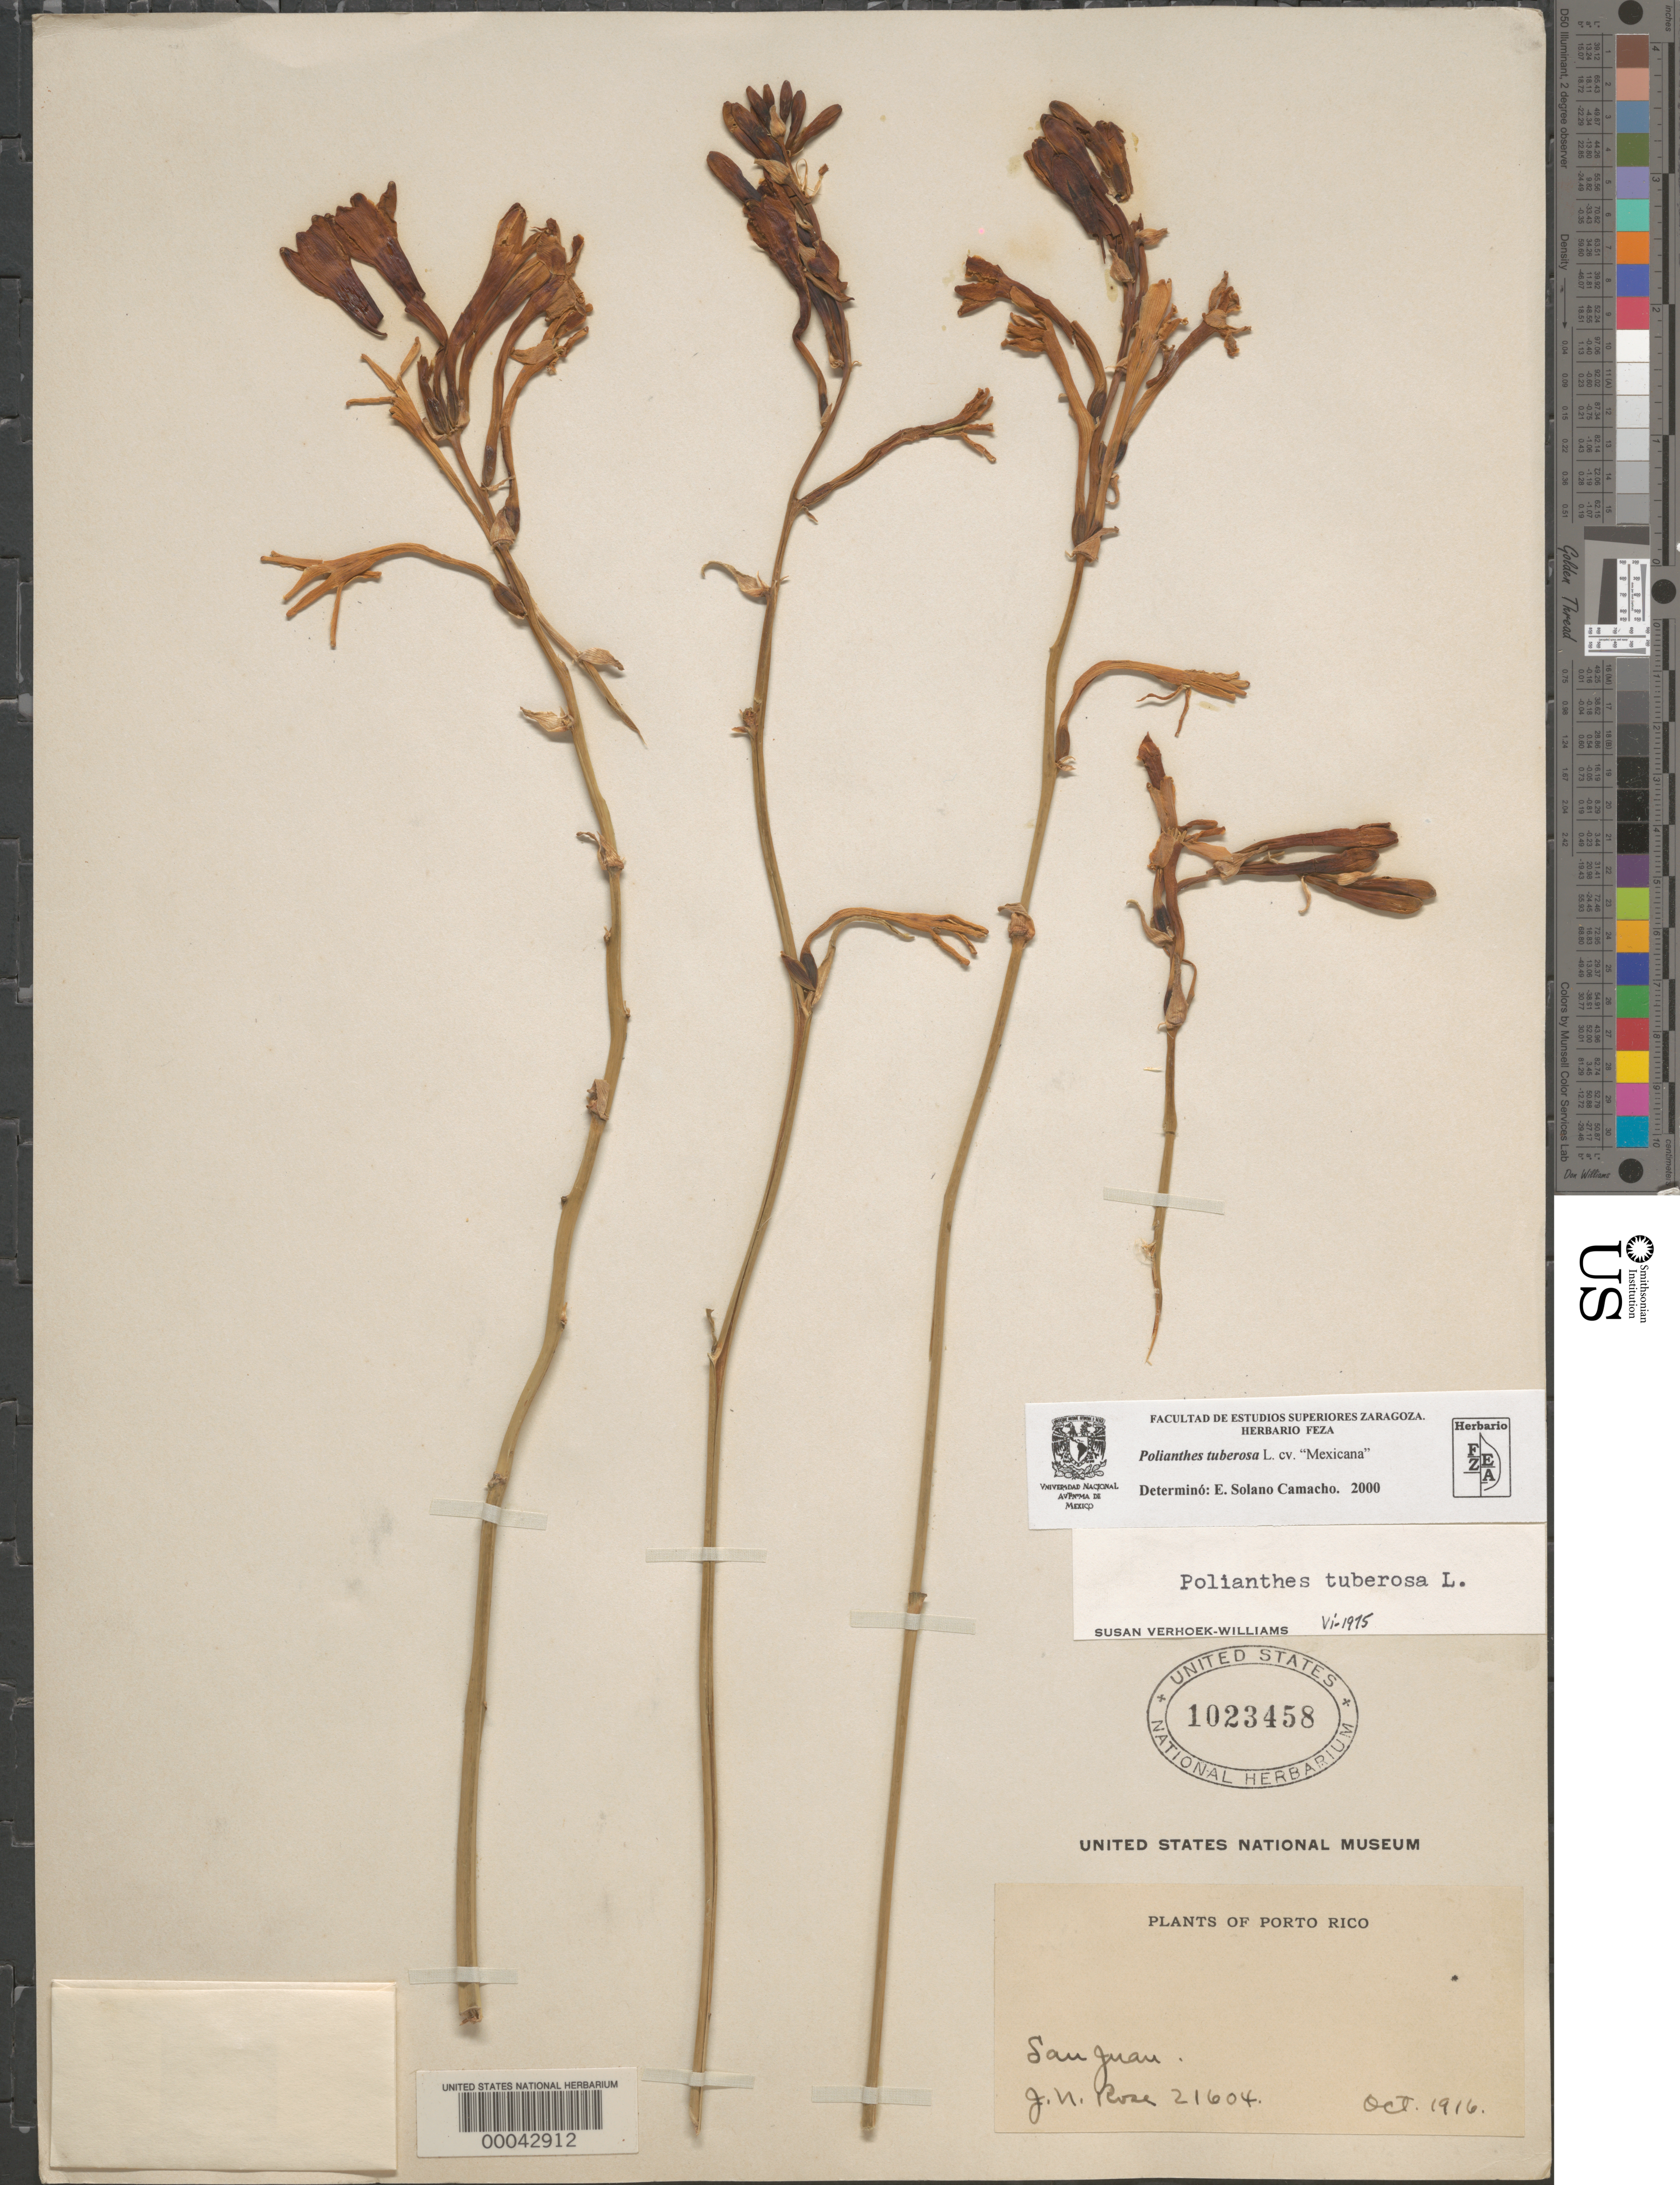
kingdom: Plantae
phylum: Tracheophyta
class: Liliopsida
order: Asparagales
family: Asparagaceae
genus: Polianthes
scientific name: Polianthes tuberosa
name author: L.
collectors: J. N. Rose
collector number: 21604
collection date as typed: Oct 1916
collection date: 1916-10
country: Puerto Rico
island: Greater Antilles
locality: San Juan.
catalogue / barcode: US 1023458